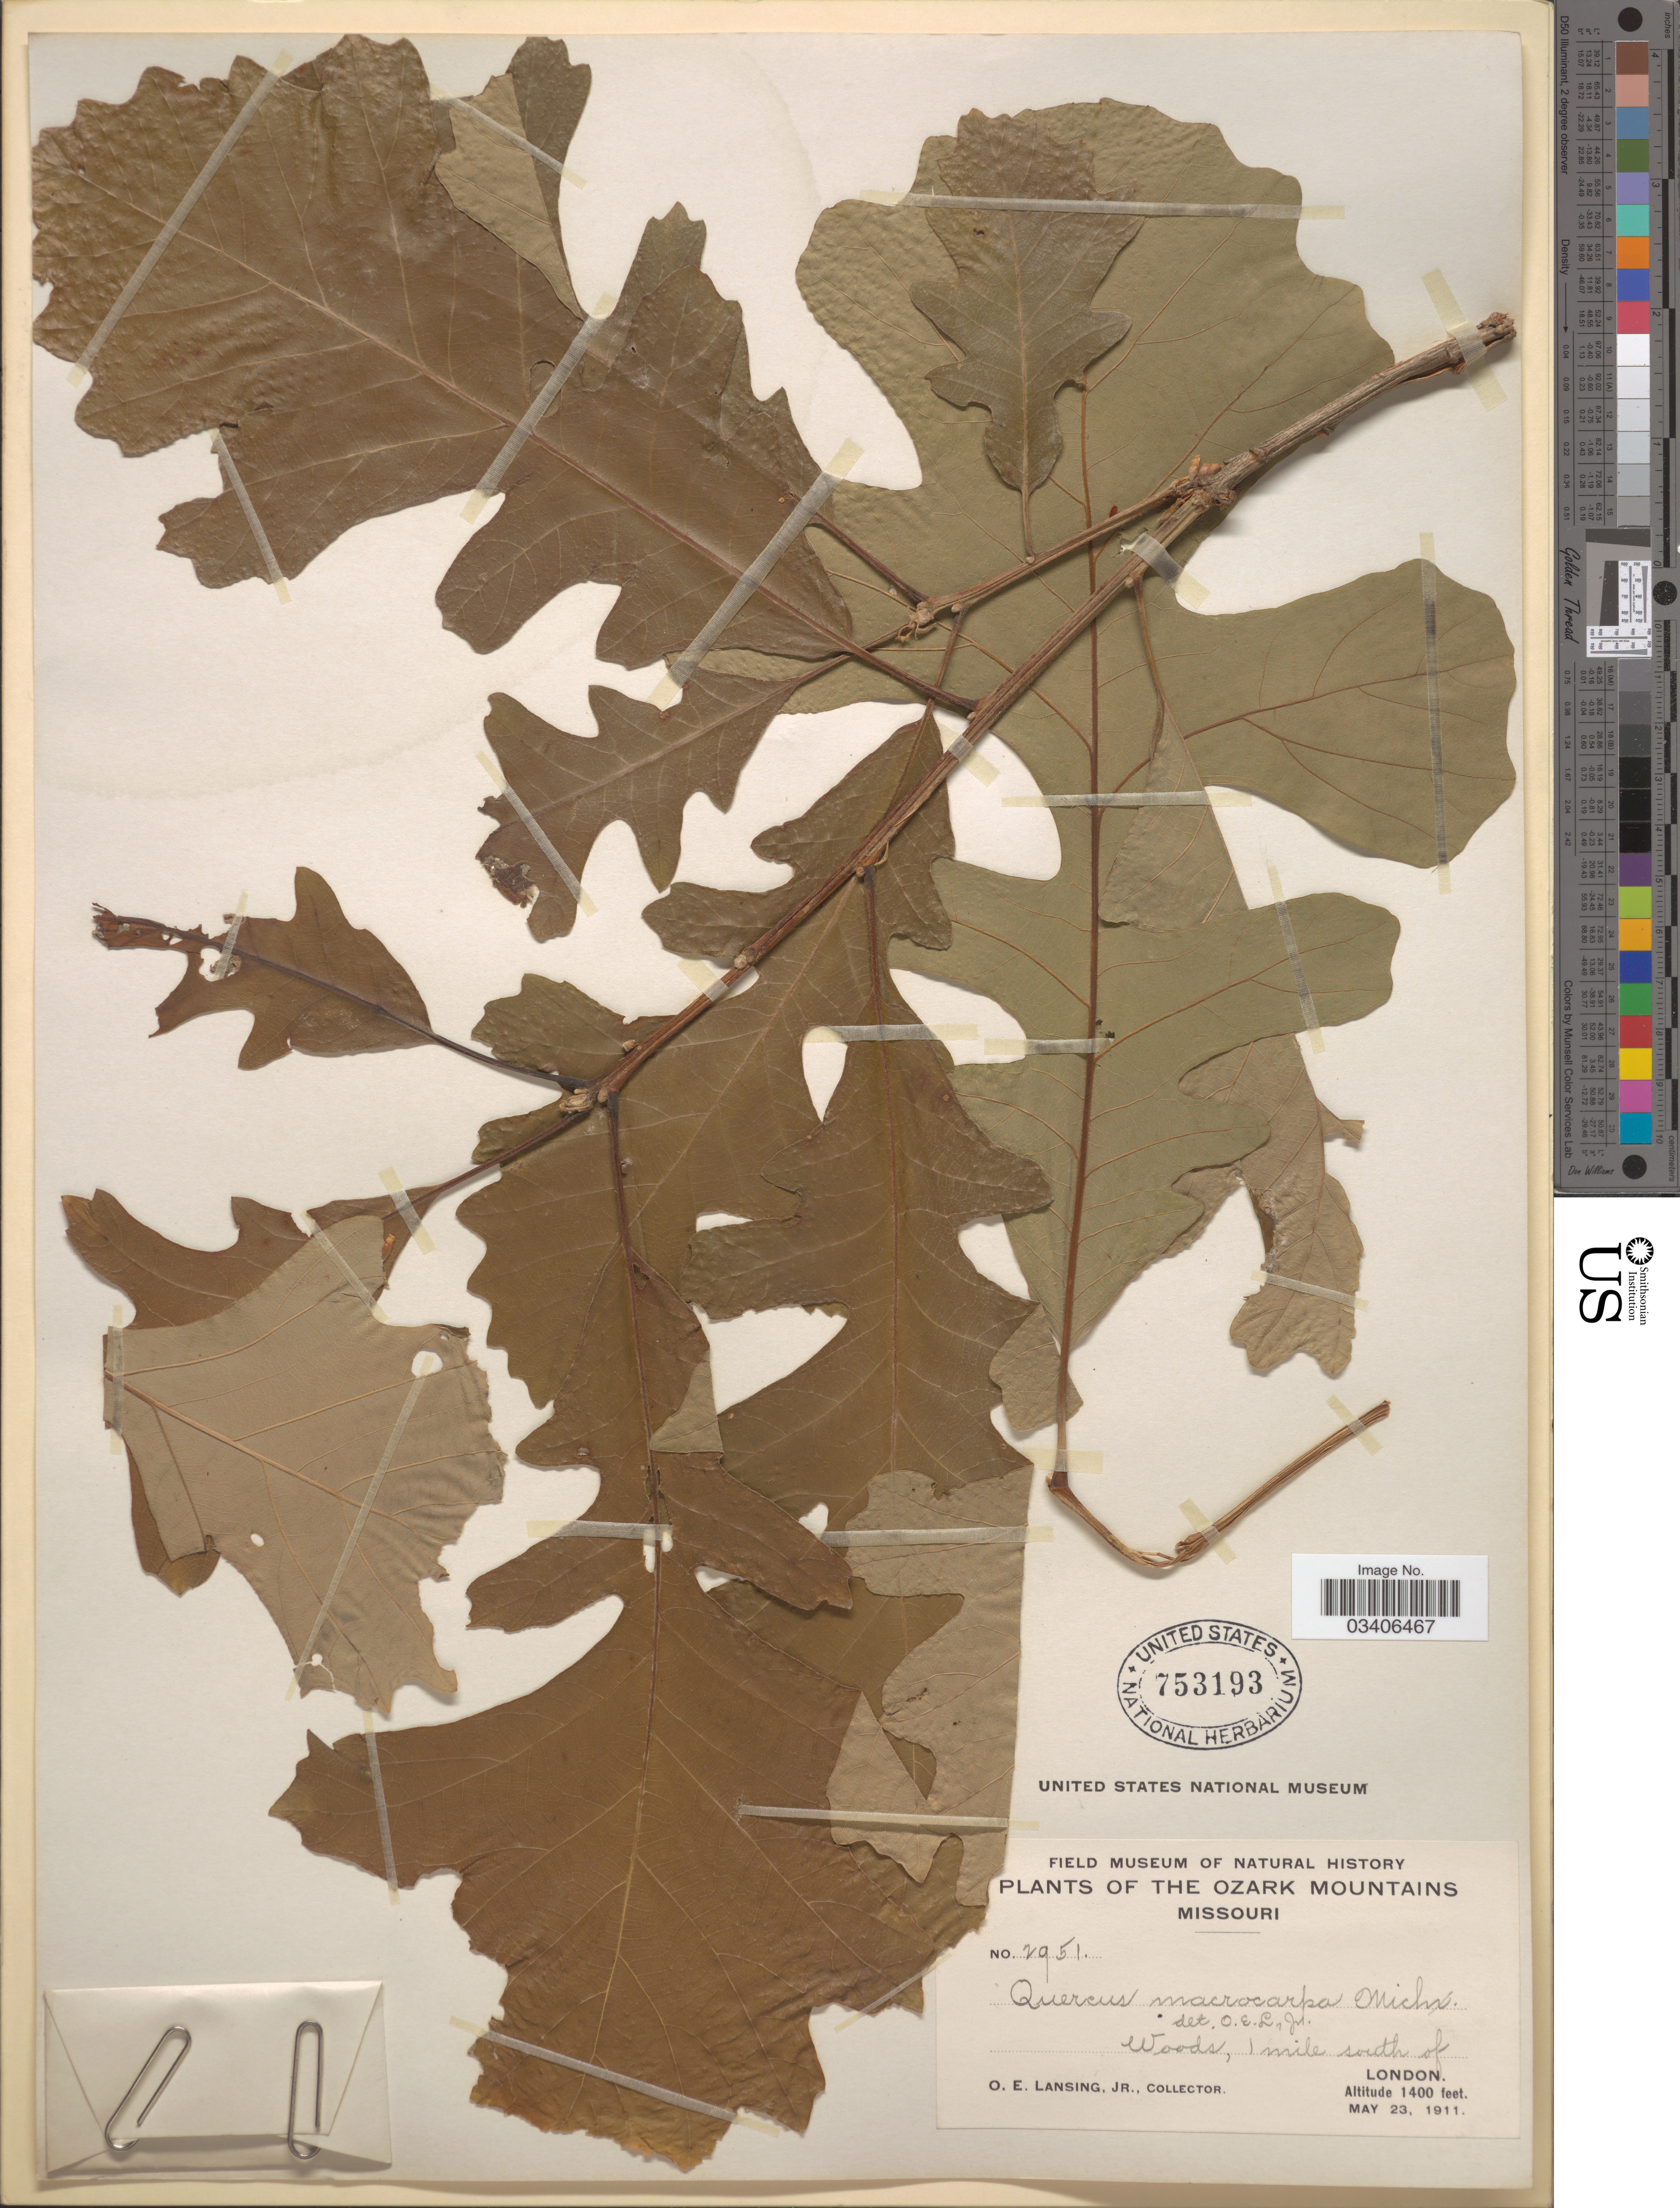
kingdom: Plantae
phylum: Tracheophyta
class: Magnoliopsida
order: Fagales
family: Fagaceae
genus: Quercus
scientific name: Quercus macrocarpa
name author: Michx.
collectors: O. Lansing Jr.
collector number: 2951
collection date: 1911-05-23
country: United States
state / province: Missouri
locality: The Ozark Mountains. Woods, 1 mile south of London.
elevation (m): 427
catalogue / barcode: US 753193